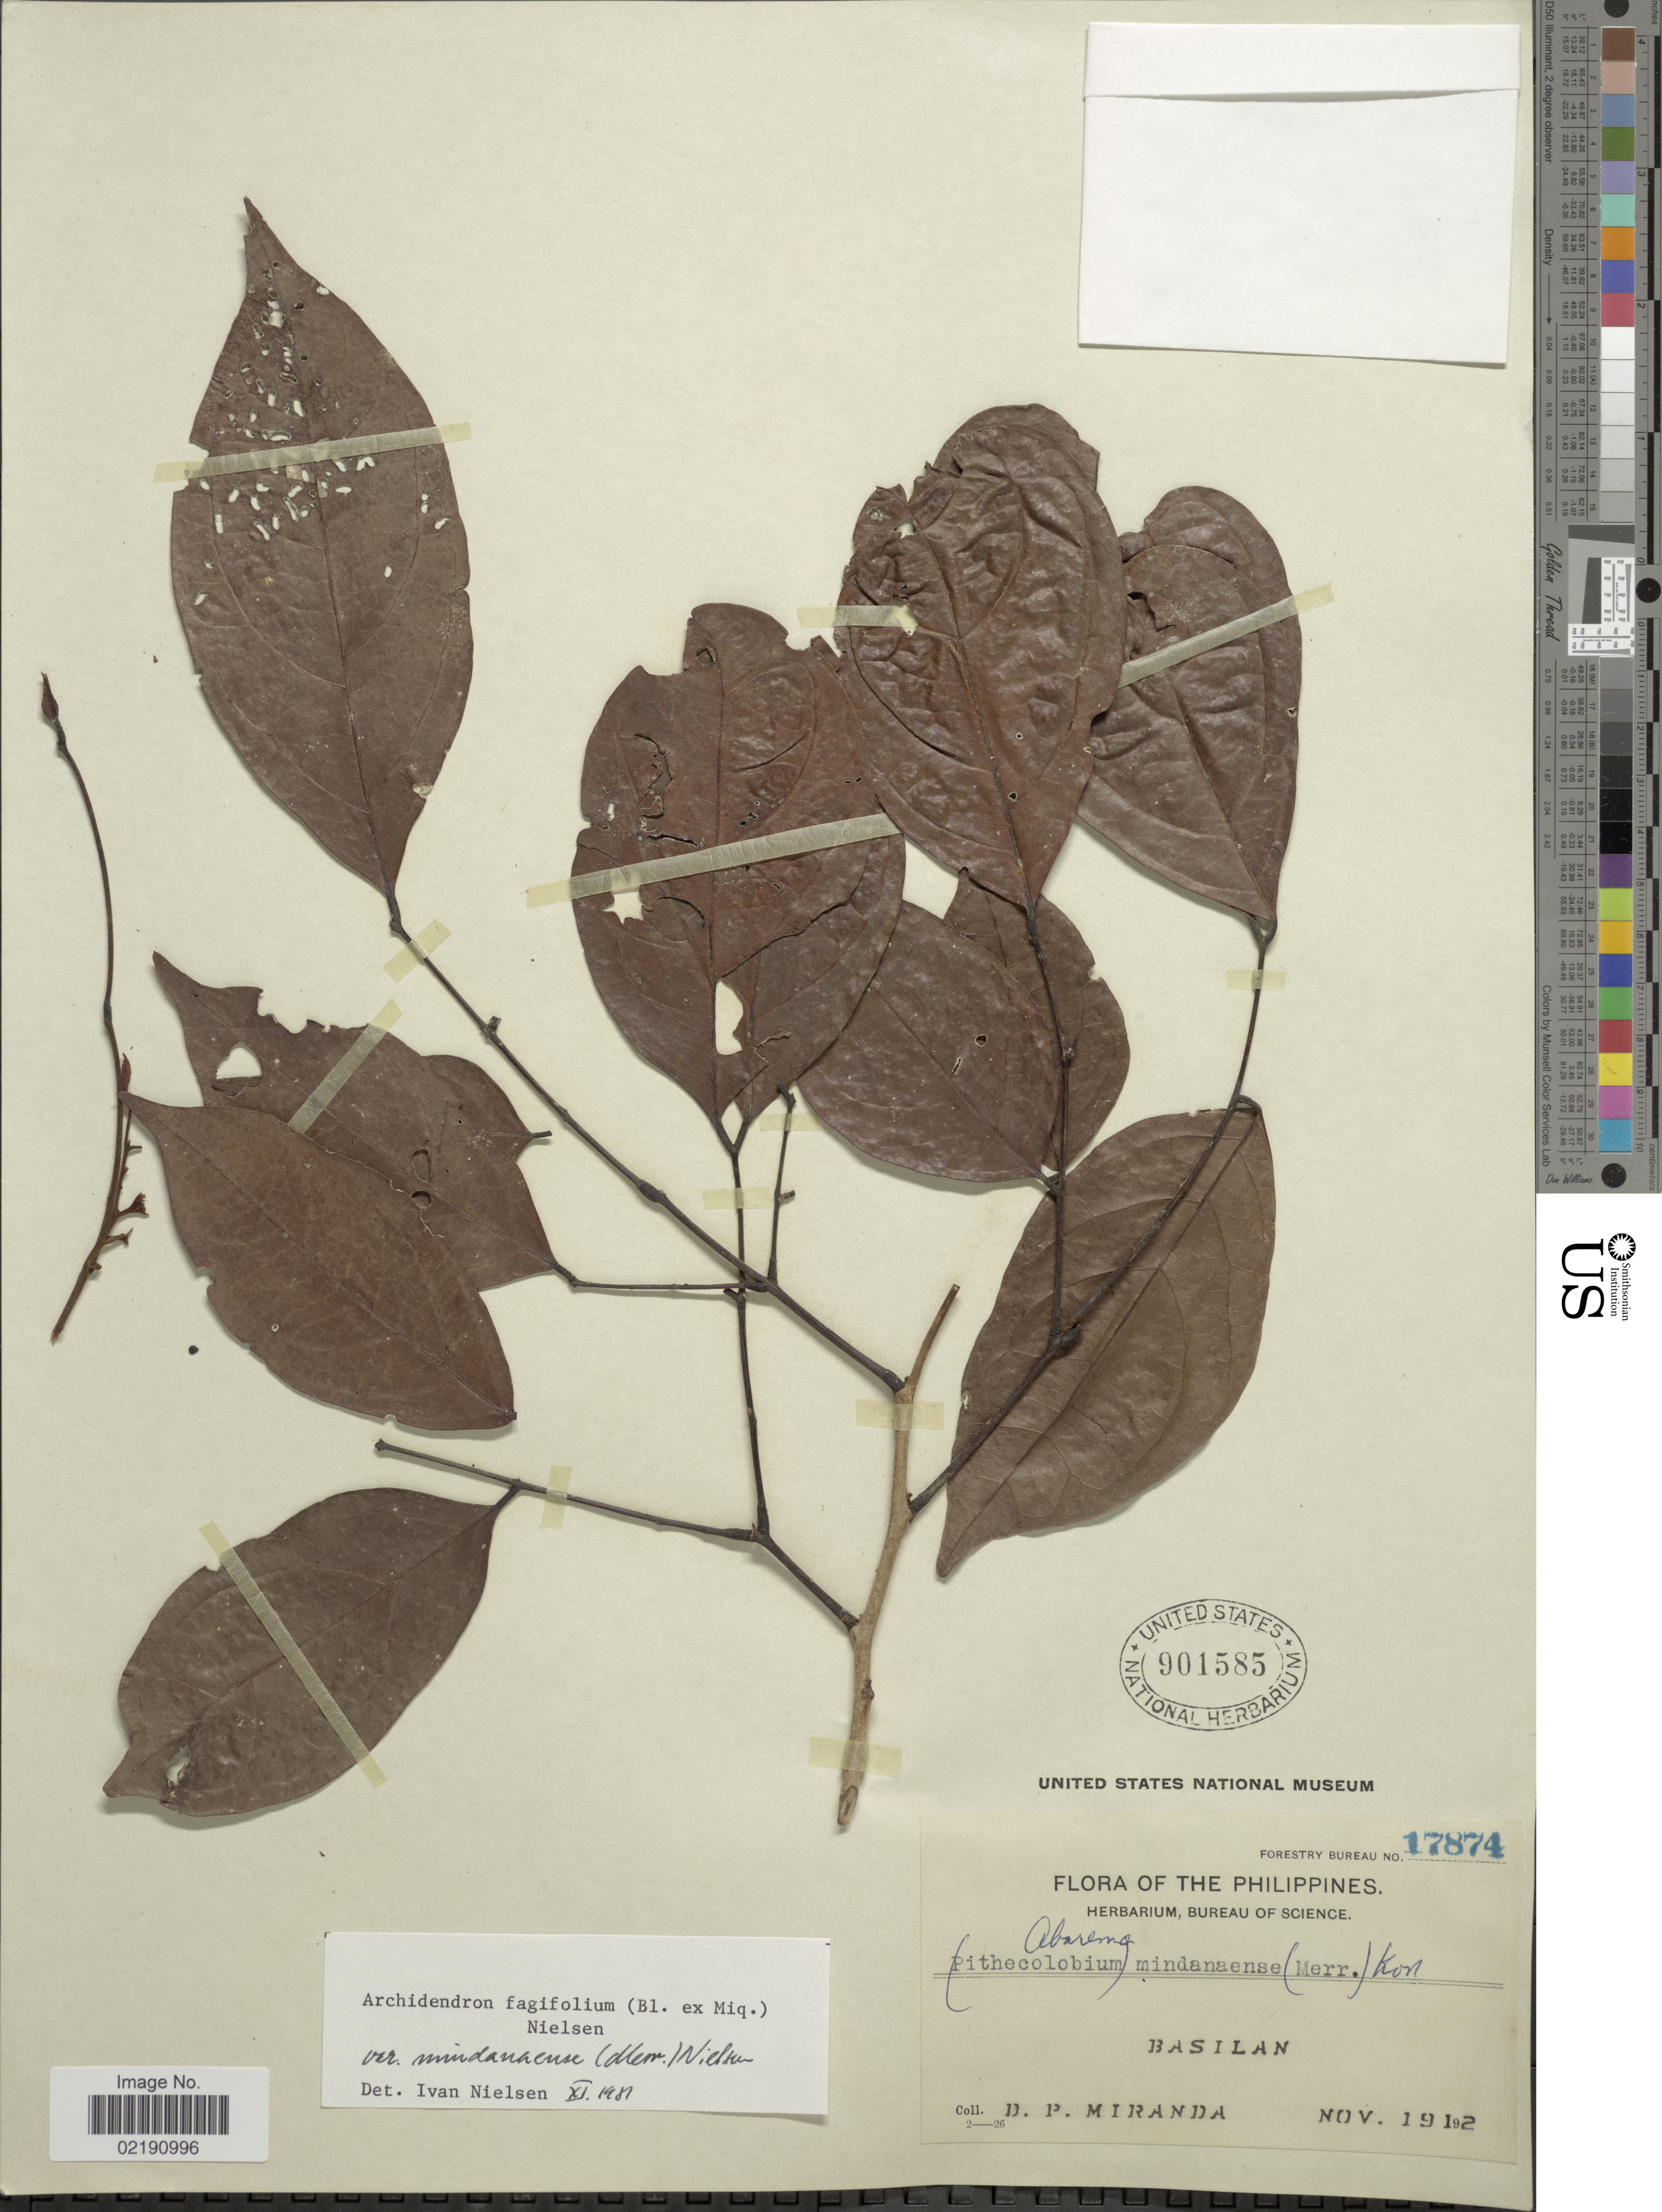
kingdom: Plantae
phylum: Tracheophyta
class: Magnoliopsida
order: Fabales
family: Fabaceae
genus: Archidendron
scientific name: Archidendron fagifolium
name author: Nielson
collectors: D. P. Miranda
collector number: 17874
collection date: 1912-11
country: Philippines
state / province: Muslim Mindanao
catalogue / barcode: US 901585